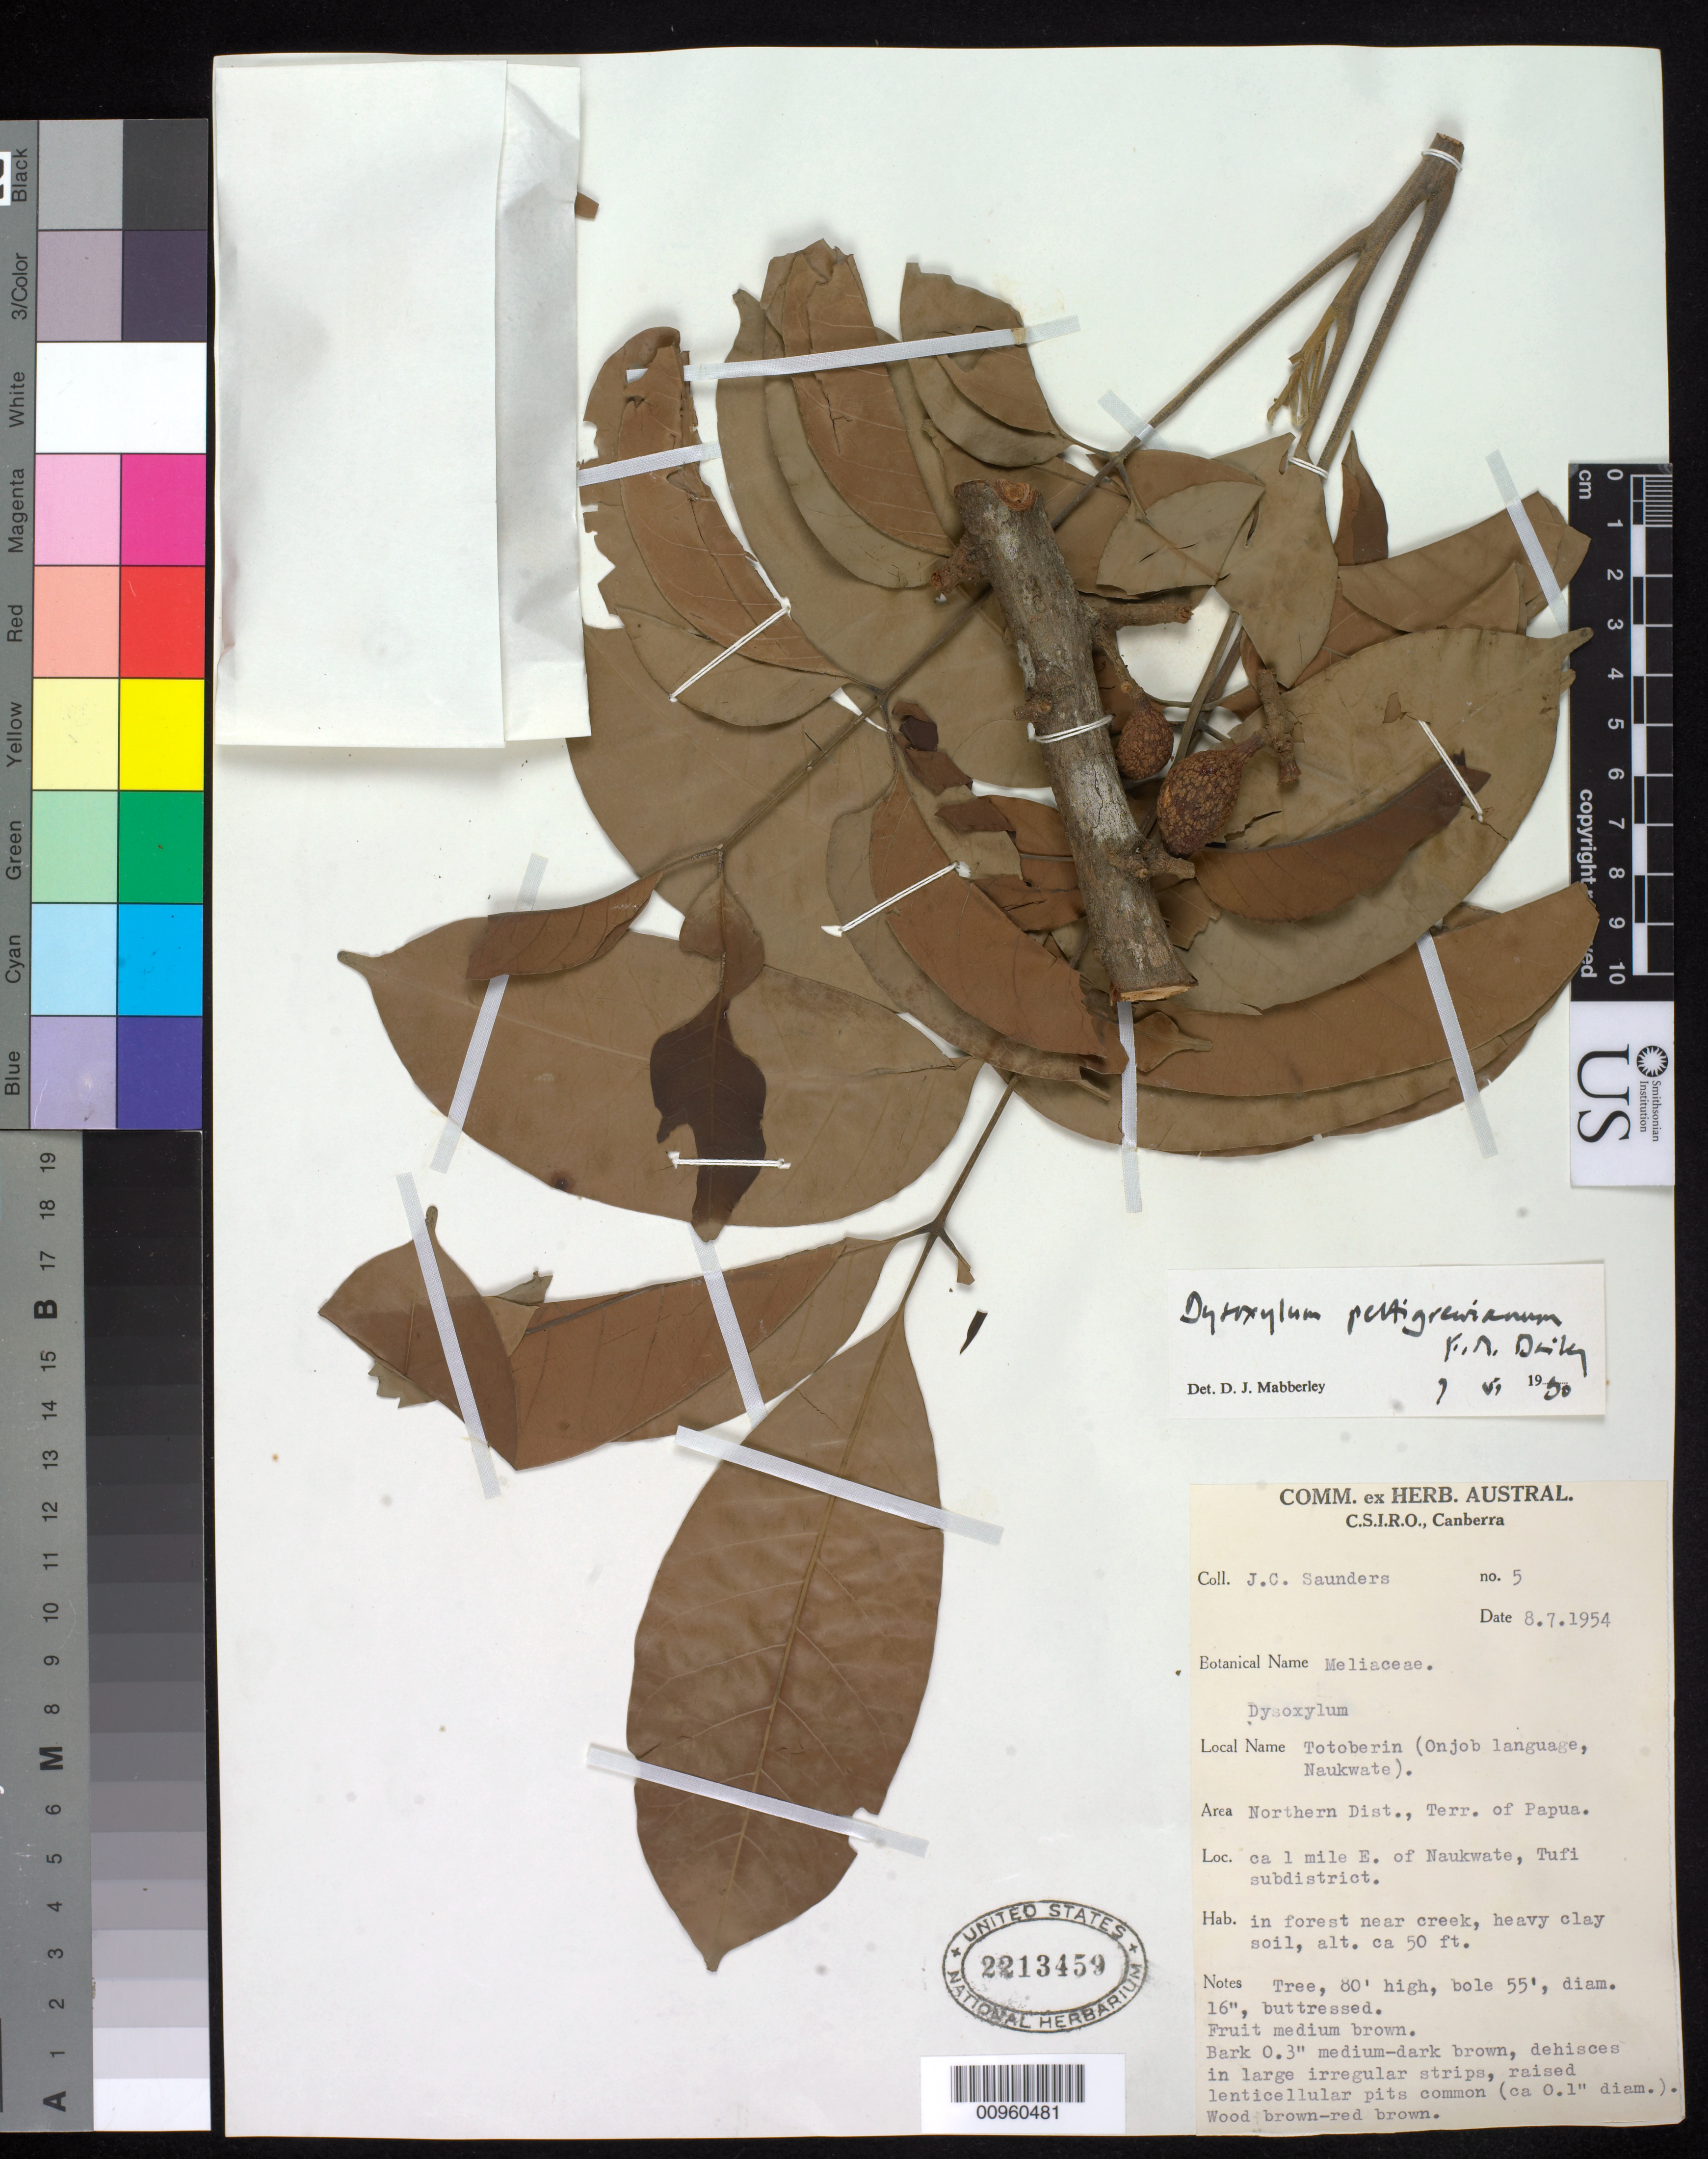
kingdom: Plantae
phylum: Tracheophyta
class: Magnoliopsida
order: Sapindales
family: Meliaceae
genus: Didymocheton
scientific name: Didymocheton pettigrewianus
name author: (F.M. Bailey) Hauenschild & Holzmeyer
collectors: J. C. Saunders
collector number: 5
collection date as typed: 08 Jul 1954 or 07 Aug 1954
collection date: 1954-07-08 or 1954-08-07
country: Papua New Guinea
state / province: Northern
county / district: Tufi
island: New Guinea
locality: Papua, 1 mi. E of Naukwate, Tufi dist.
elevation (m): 15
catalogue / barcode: US 2213459